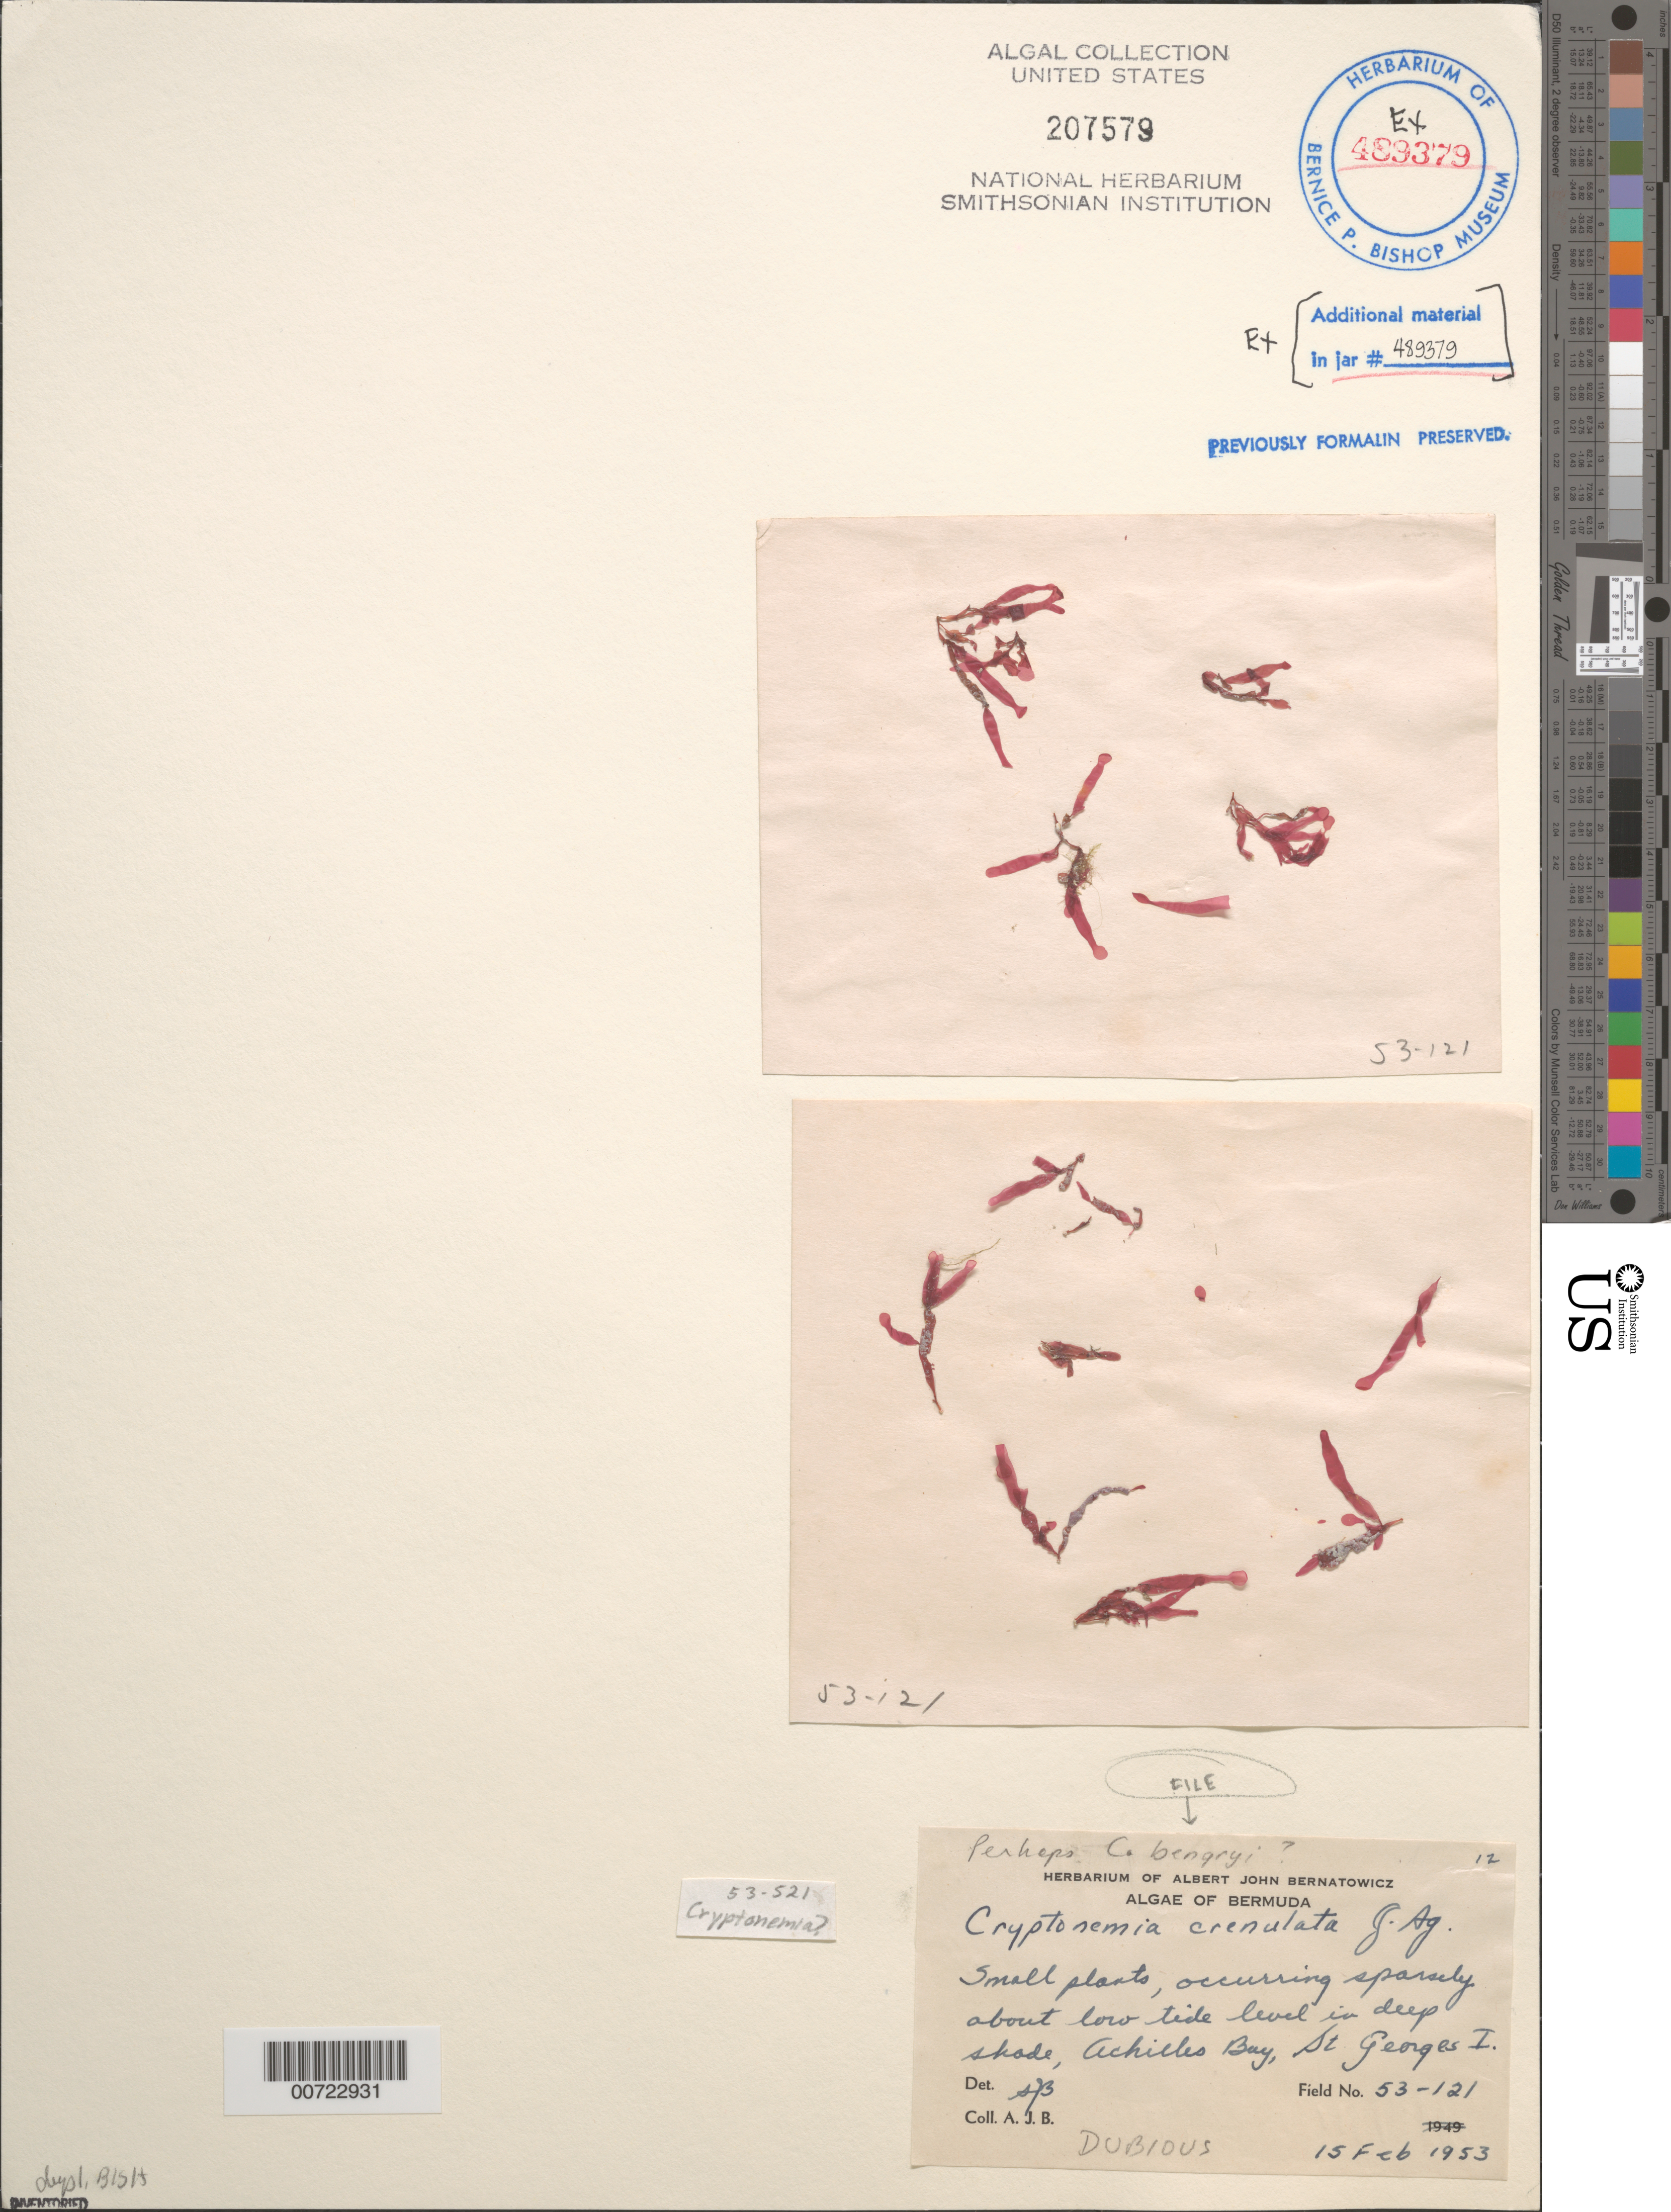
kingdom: Plantae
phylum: Rhodophyta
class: Florideophyceae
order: Halymeniales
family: Halymeniaceae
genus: Cryptonemia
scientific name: Cryptonemia bengryi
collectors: A. Bernatowicz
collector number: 53-121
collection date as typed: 15 Feb 1953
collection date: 1953-02-15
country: Bermuda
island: St. George's Island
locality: Achilles Bay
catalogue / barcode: US 207579